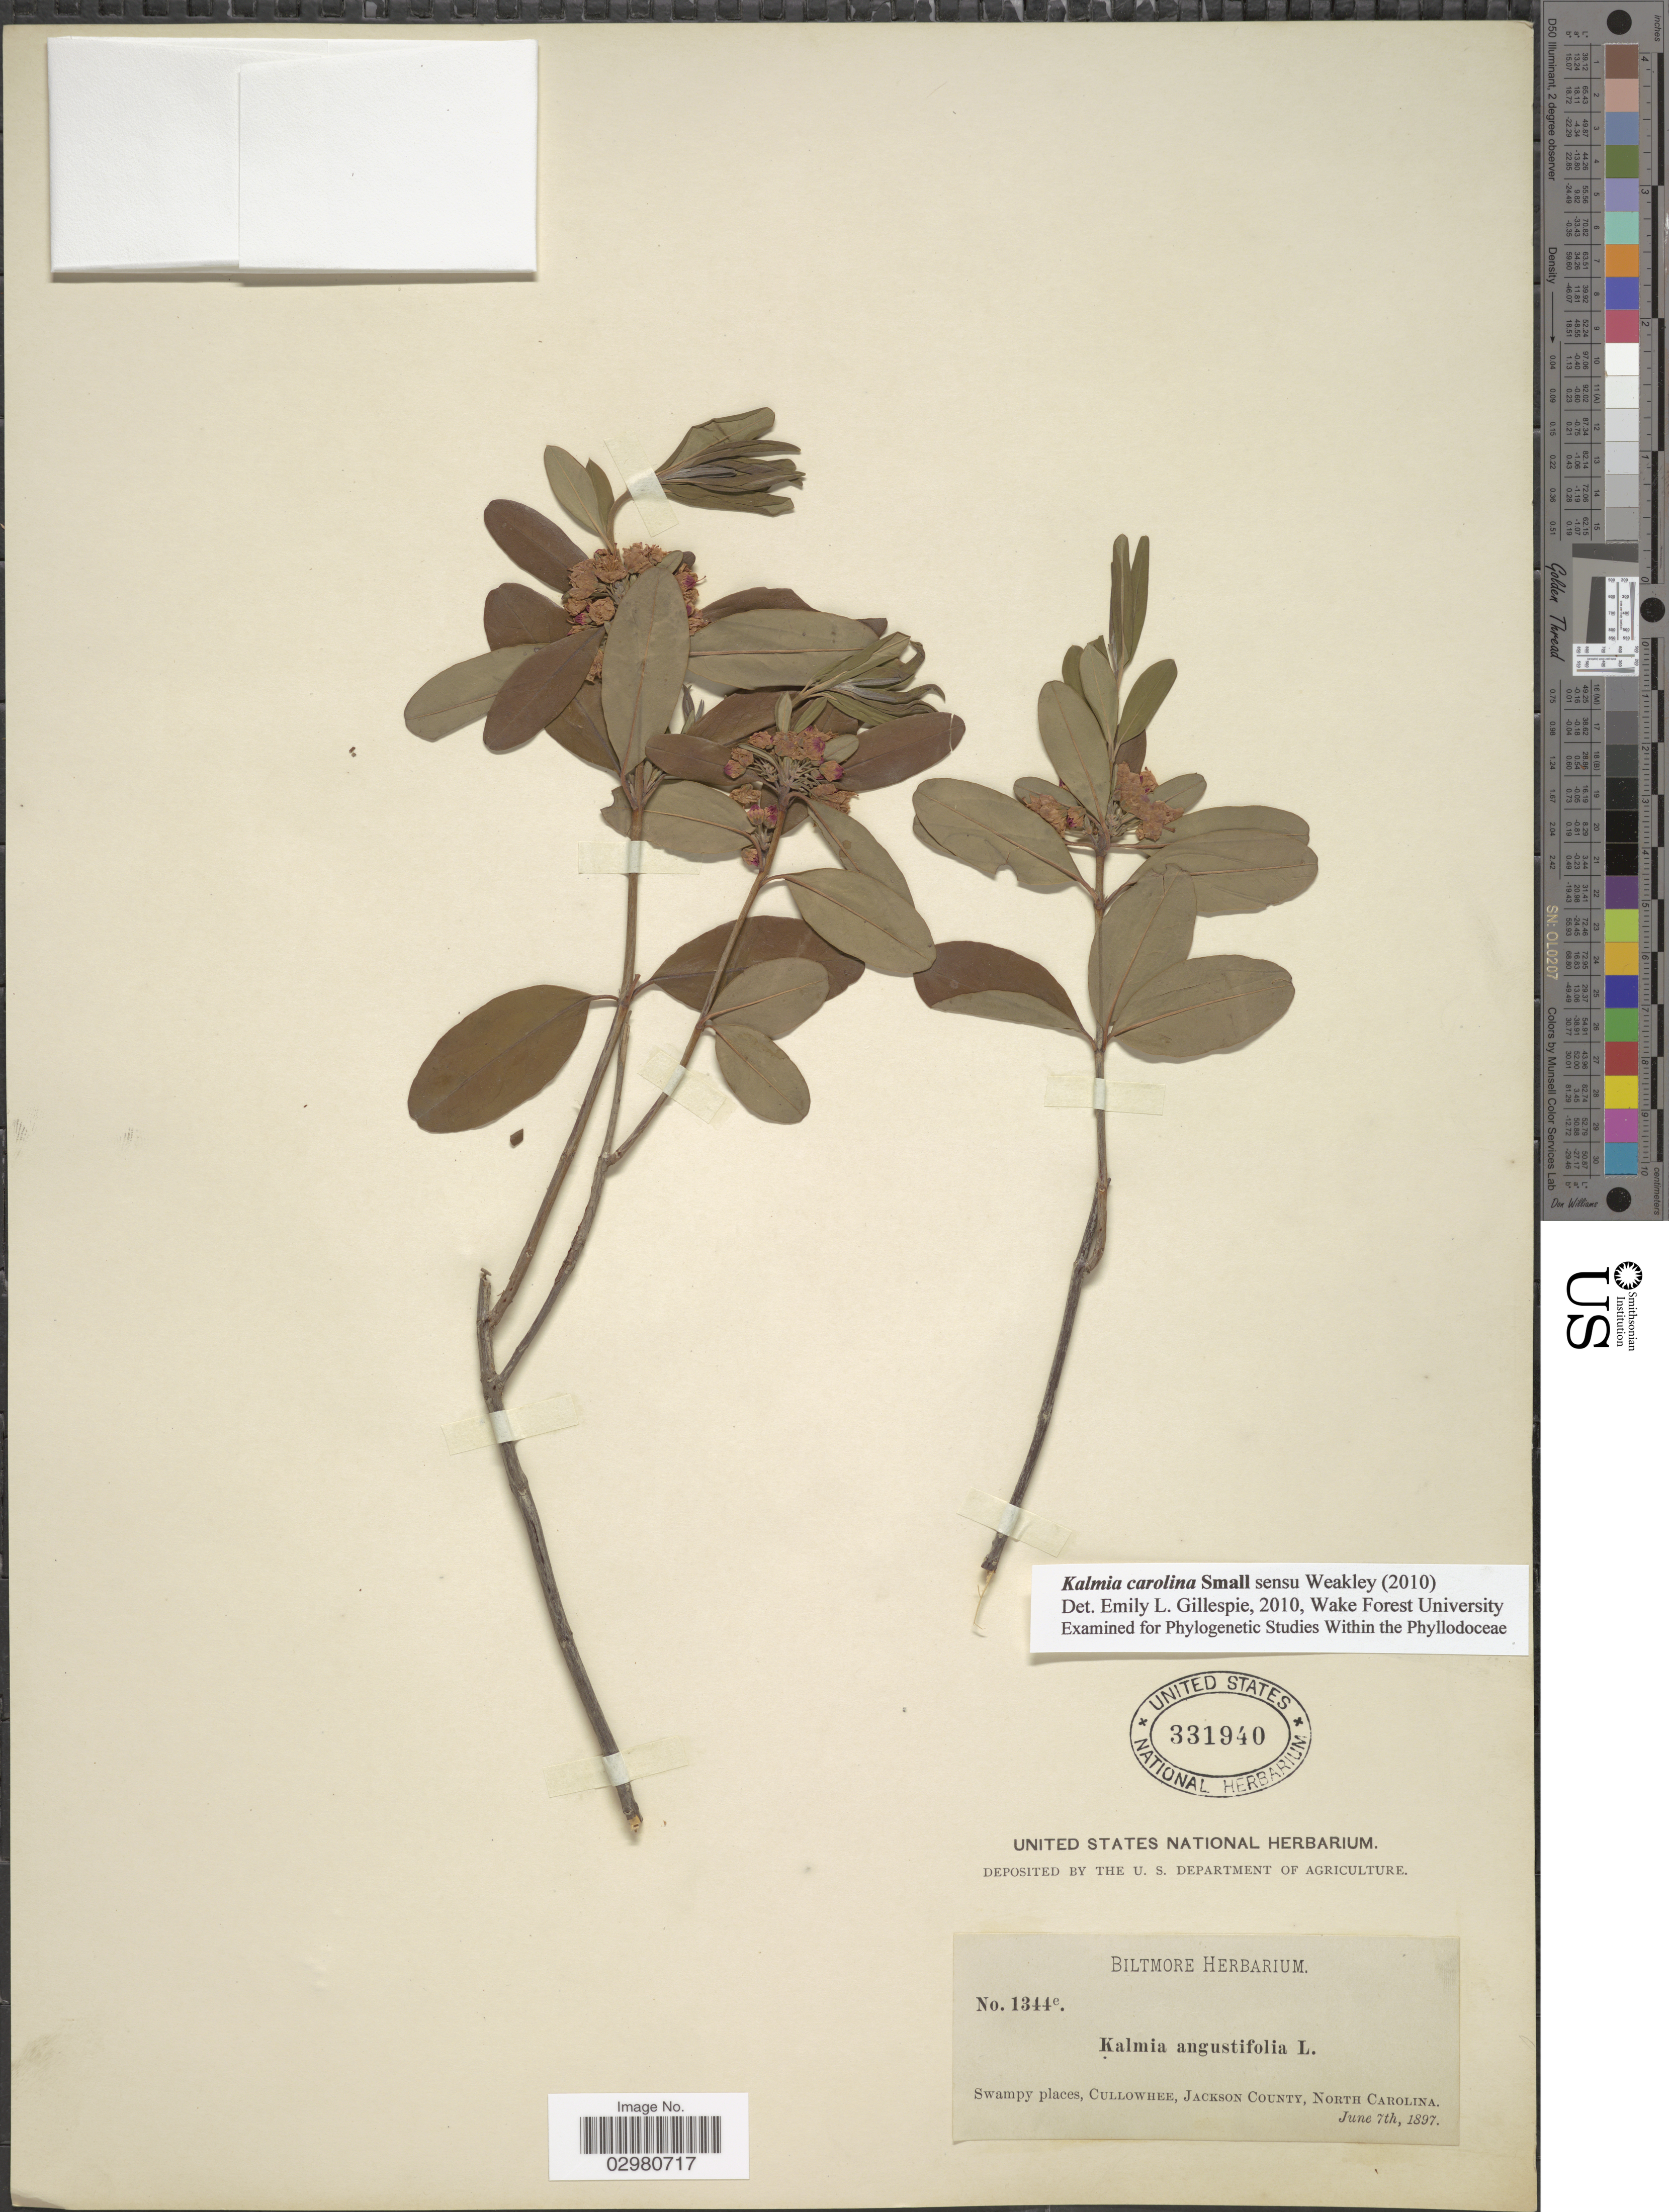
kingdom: Plantae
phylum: Tracheophyta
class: Magnoliopsida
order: Ericales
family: Ericaceae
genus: Kalmia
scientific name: Kalmia carolina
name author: Small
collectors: ex herb. Biltmore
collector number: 1344e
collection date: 1897-06-07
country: United States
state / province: North Carolina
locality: Cullowhee, Jackson County.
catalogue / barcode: US 331940